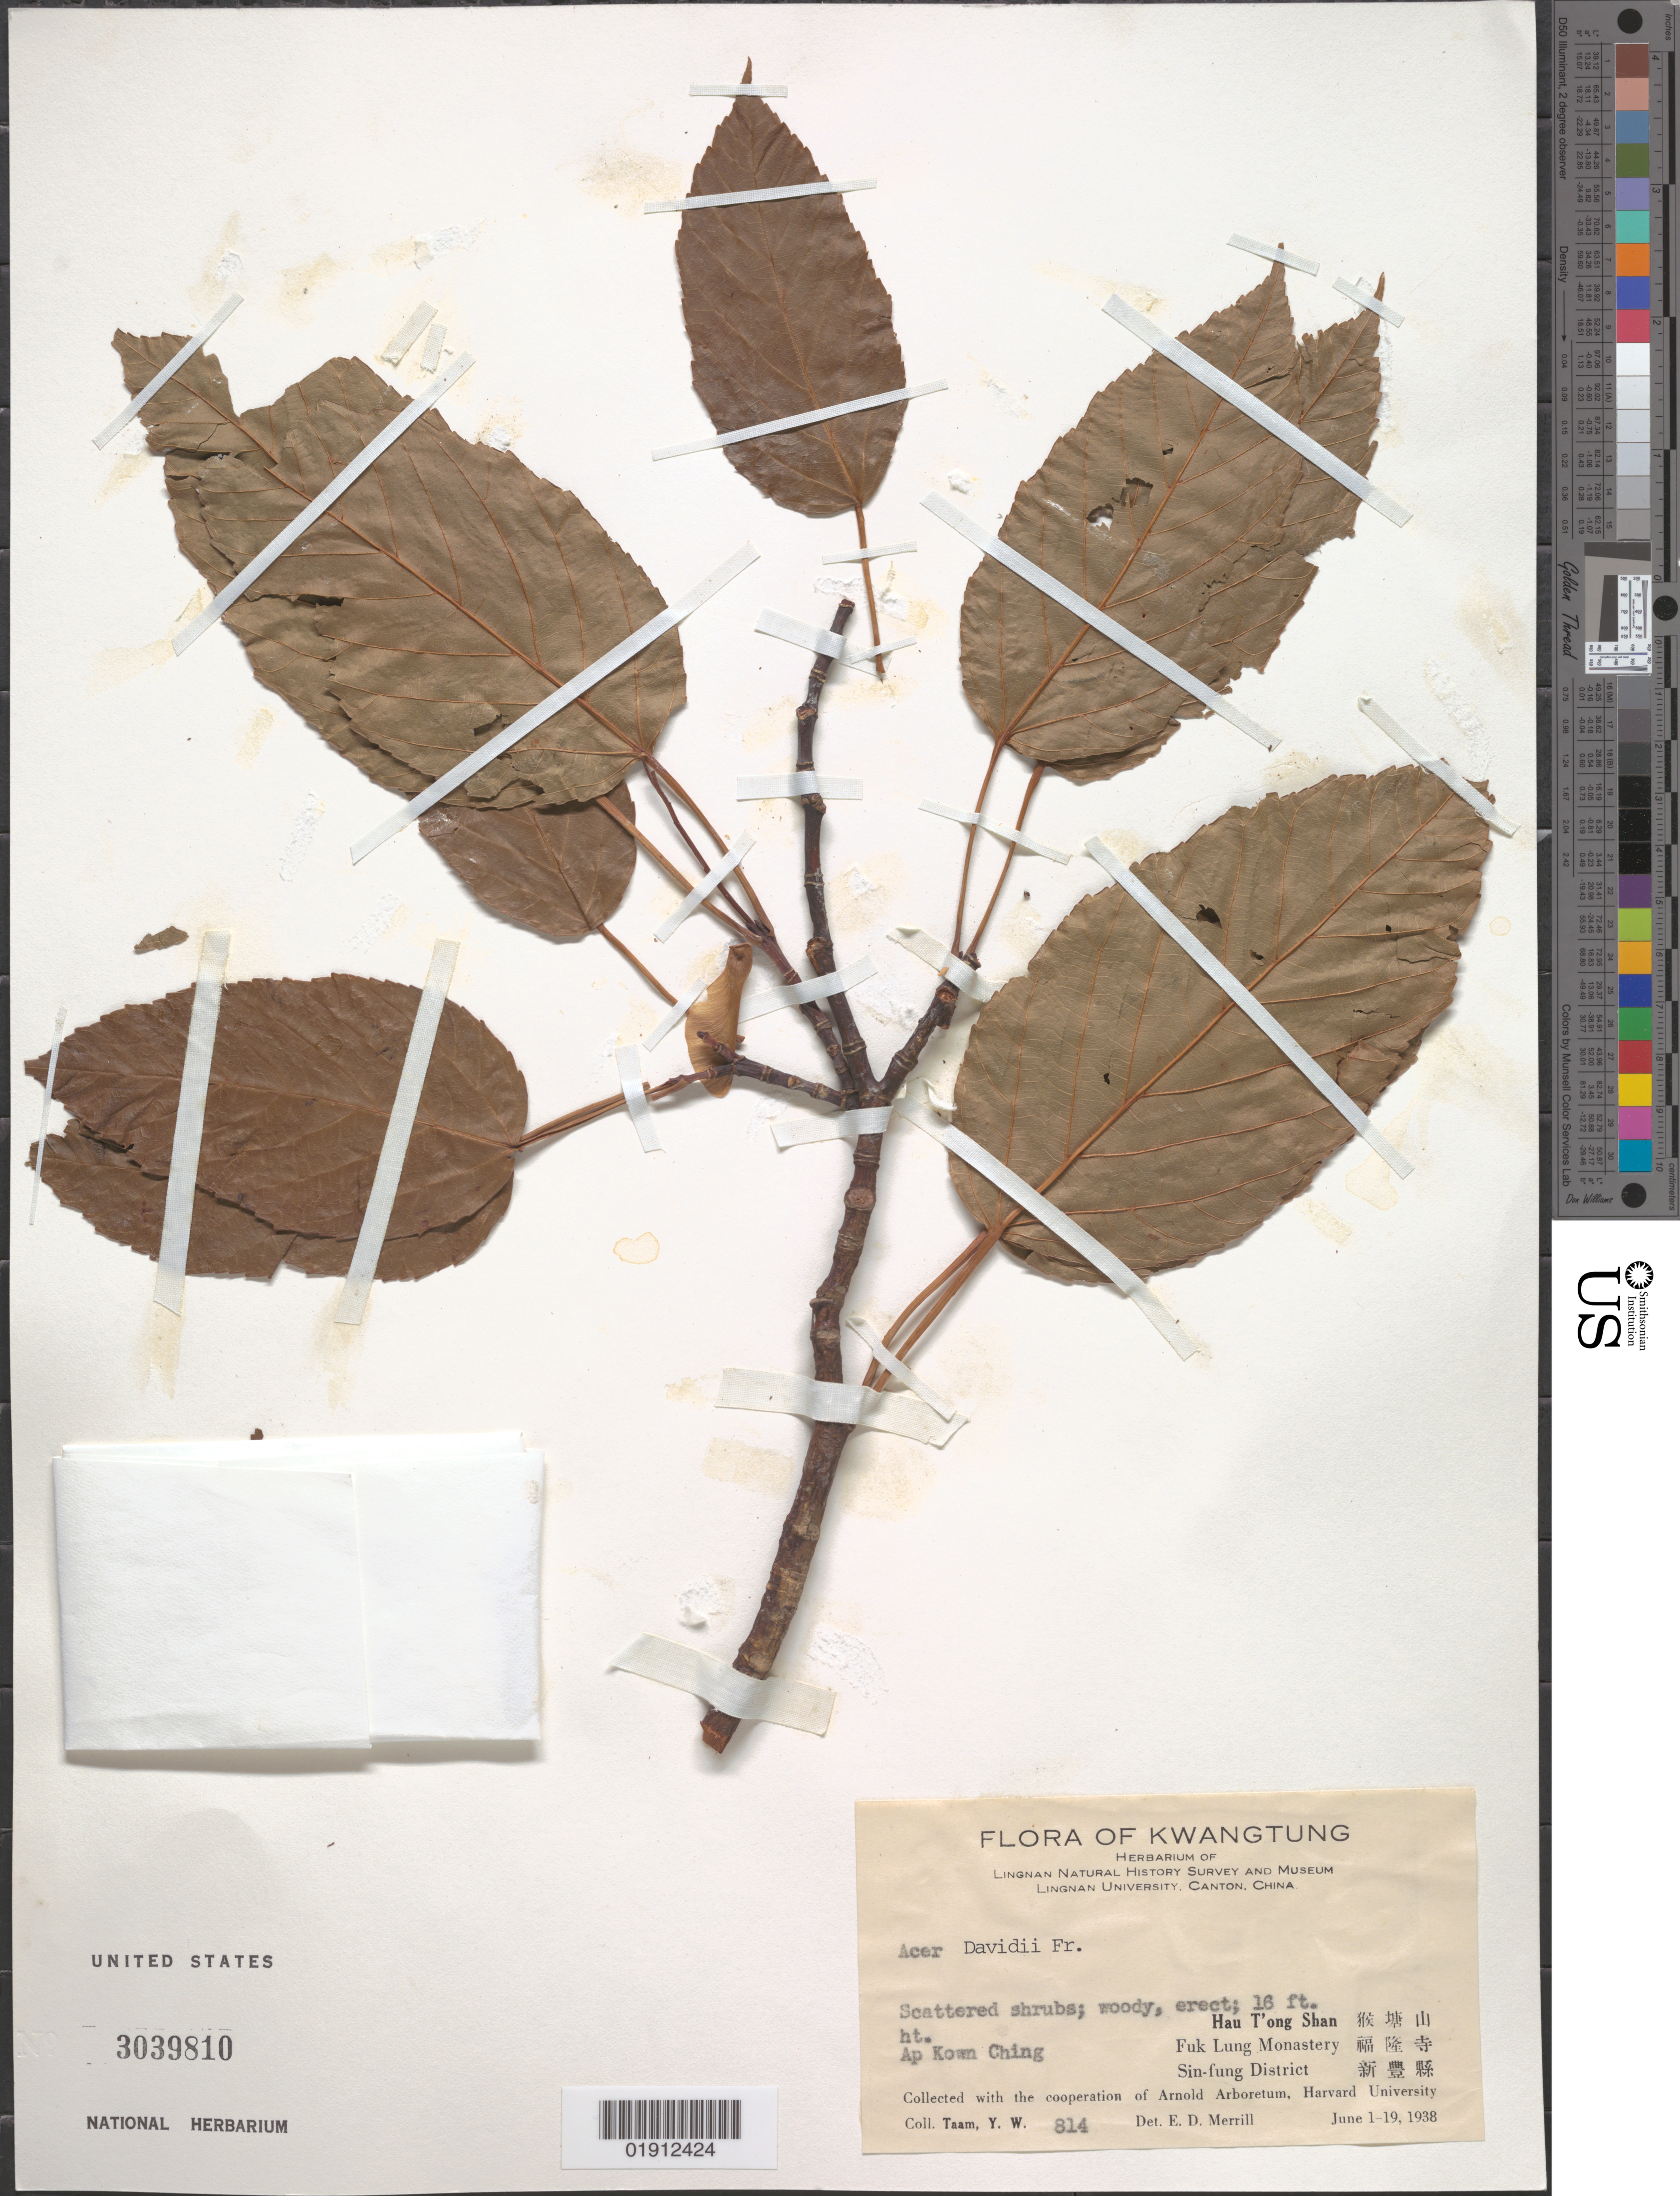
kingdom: Plantae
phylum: Tracheophyta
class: Magnoliopsida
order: Sapindales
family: Sapindaceae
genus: Acer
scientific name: Acer davidii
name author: Franch.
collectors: Y. W. Taam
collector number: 814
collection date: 1938-06-01/1938-06-19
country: China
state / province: Guangdong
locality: Kwangtung [Guangdong], Hau T'ong Shan, Fuk Lung Monastery, Sin-fung District. Ap Koan Ching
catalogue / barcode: US 3039810